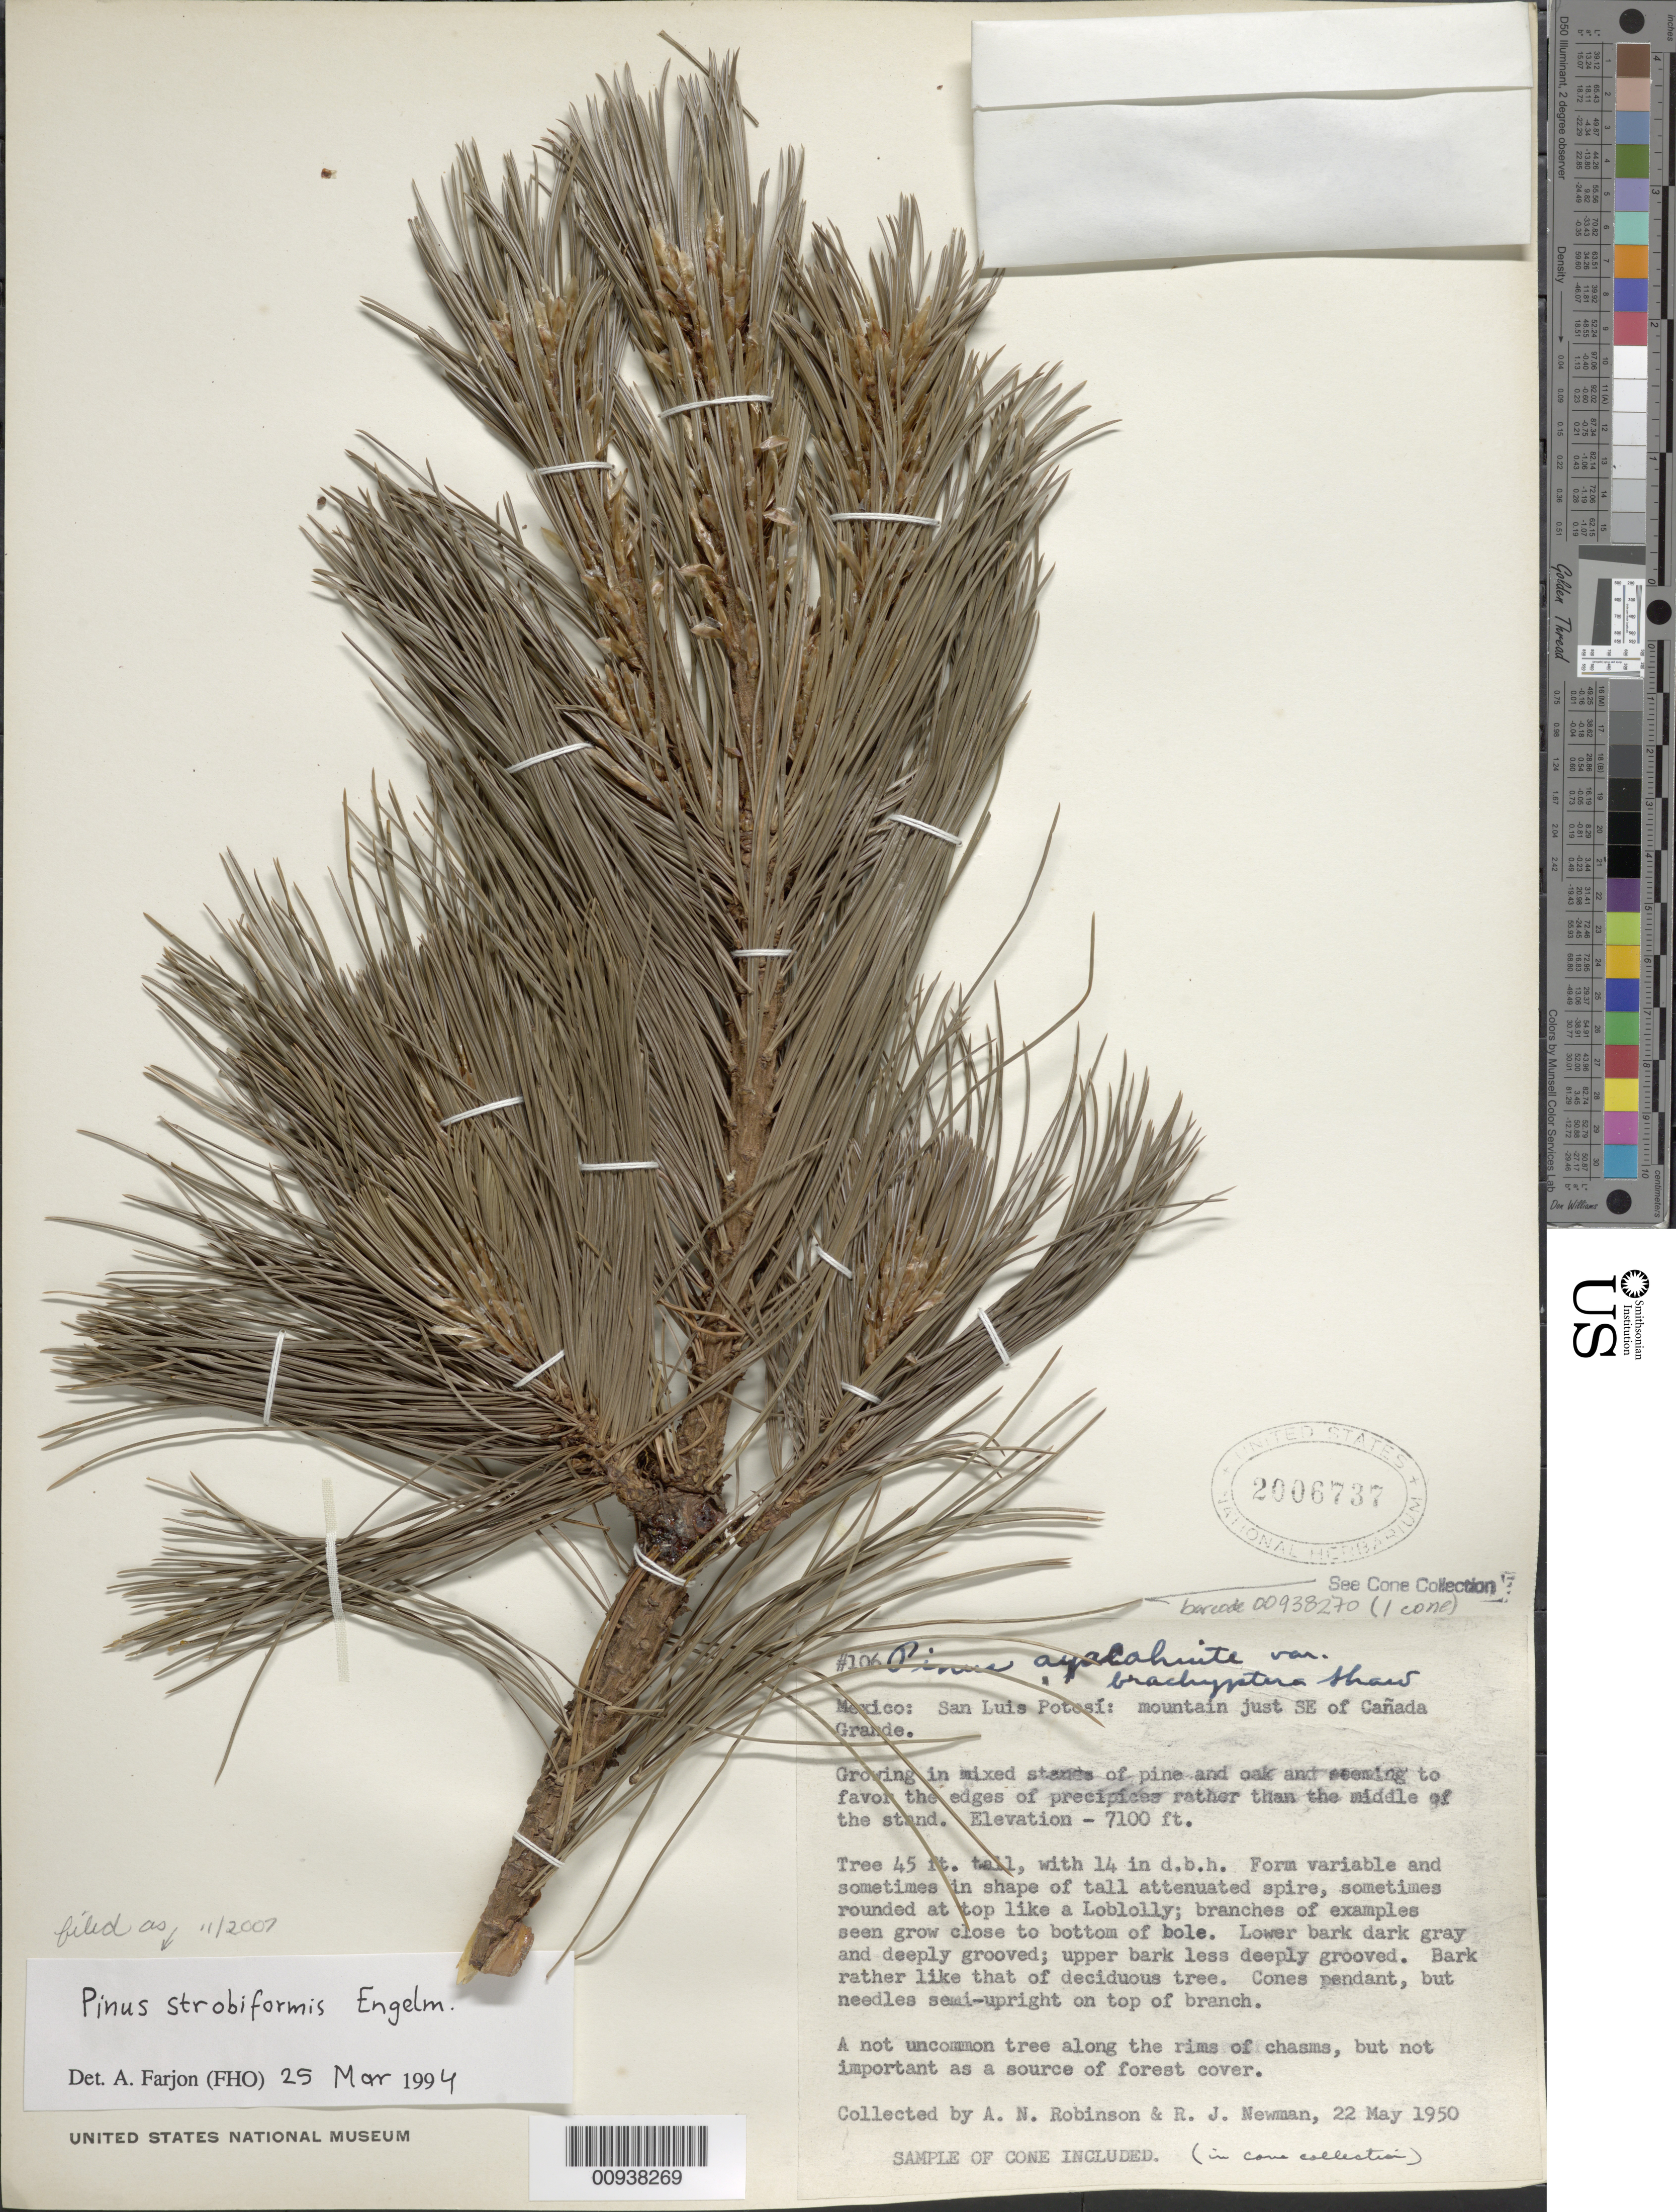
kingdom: Plantae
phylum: Tracheophyta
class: Pinopsida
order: Pinales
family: Pinaceae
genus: Pinus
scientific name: Pinus strobiformis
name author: Engelm.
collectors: A. N. Robinson & R. J. Newman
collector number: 106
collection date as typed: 22 May 1950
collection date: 1950-05-22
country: Mexico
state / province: San Luis Potosí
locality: Mountain just SE of Cañada Grande.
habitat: Growing in mixed stands of pine and oak and seemming to favor the edges of precipices rather than the middle of the stand.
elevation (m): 2164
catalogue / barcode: US 2006737